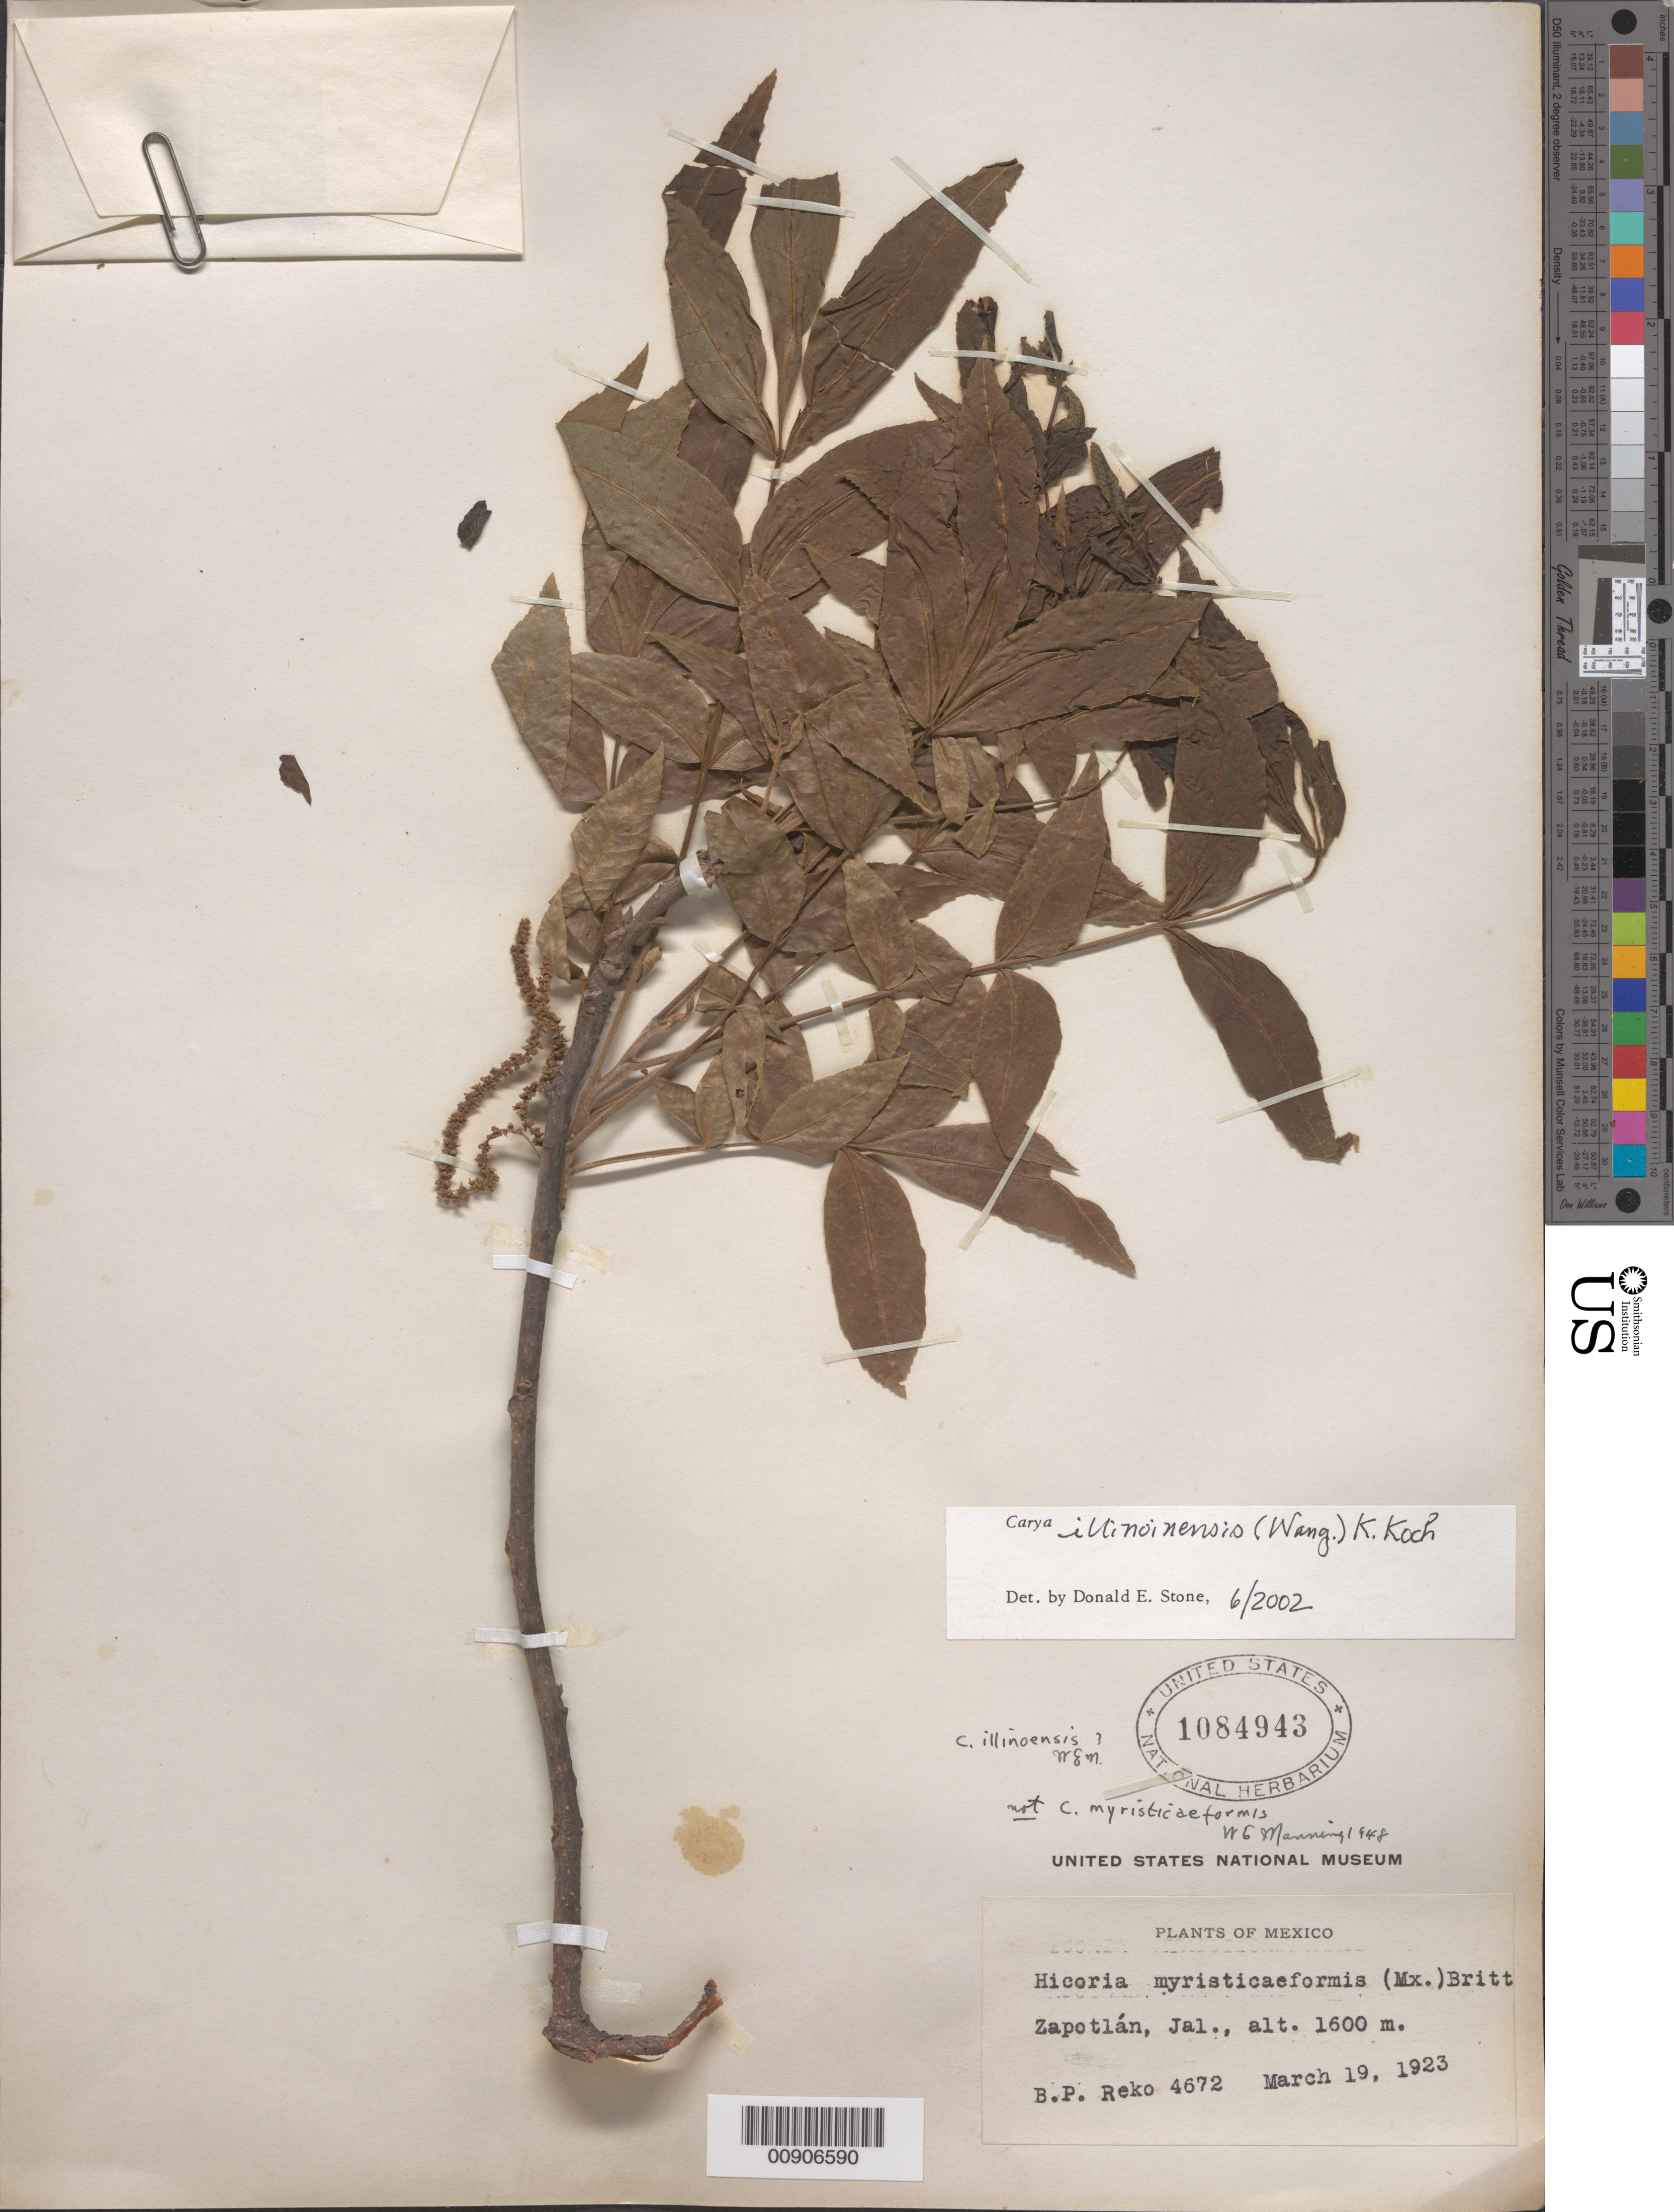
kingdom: Plantae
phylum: Tracheophyta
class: Magnoliopsida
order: Fagales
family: Juglandaceae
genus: Carya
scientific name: Carya illinoinensis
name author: (Wangenh.) K. Koch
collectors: B. P. Reko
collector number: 4672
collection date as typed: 19 Mar 1923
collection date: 1923-03-19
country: Mexico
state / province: Jalisco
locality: Zapotlán, Jalisco.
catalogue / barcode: US 1084943